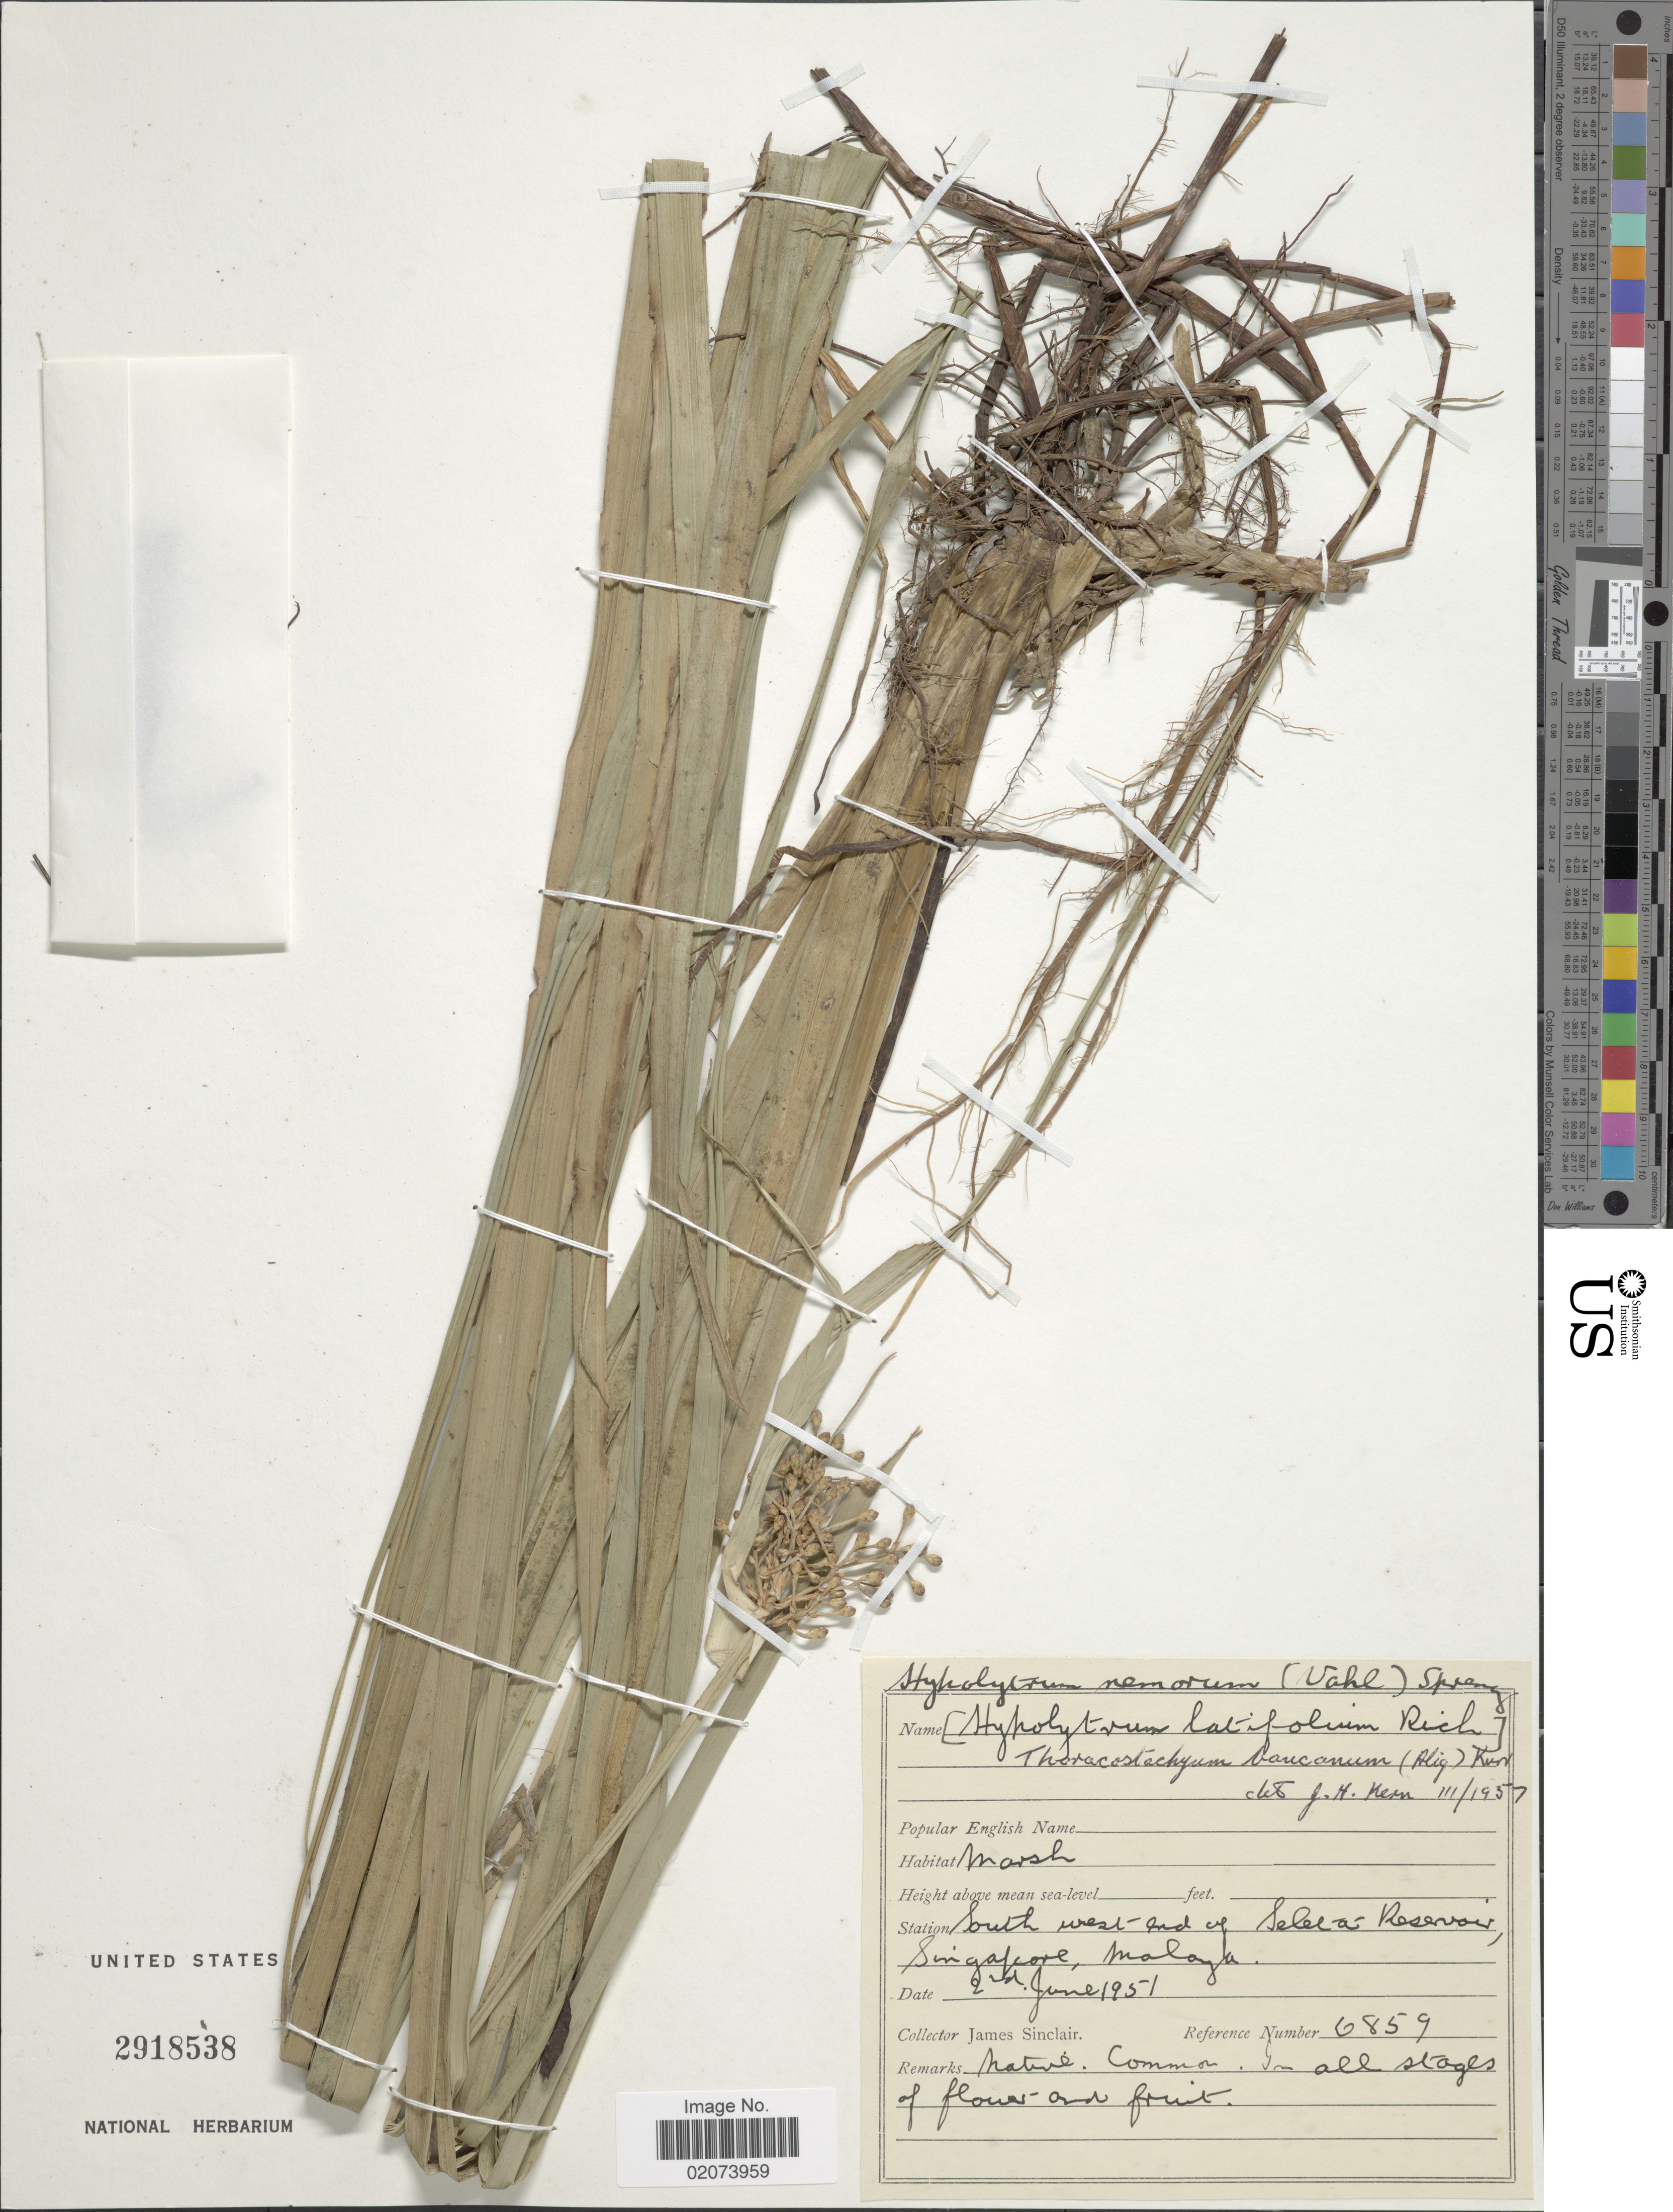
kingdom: Plantae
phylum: Tracheophyta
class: Liliopsida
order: Poales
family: Cyperaceae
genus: Mapania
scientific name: Mapania bancana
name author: (Miq.) Ridl.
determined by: Strong, Mark T., (BOT), Smithsonian Institution - National Museum of Natural History (UNITED STATES)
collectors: J. Sinclair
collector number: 6859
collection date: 1951-06-02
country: Singapore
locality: South west end of Seletar Reservoir, Malaya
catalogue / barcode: US 2918538